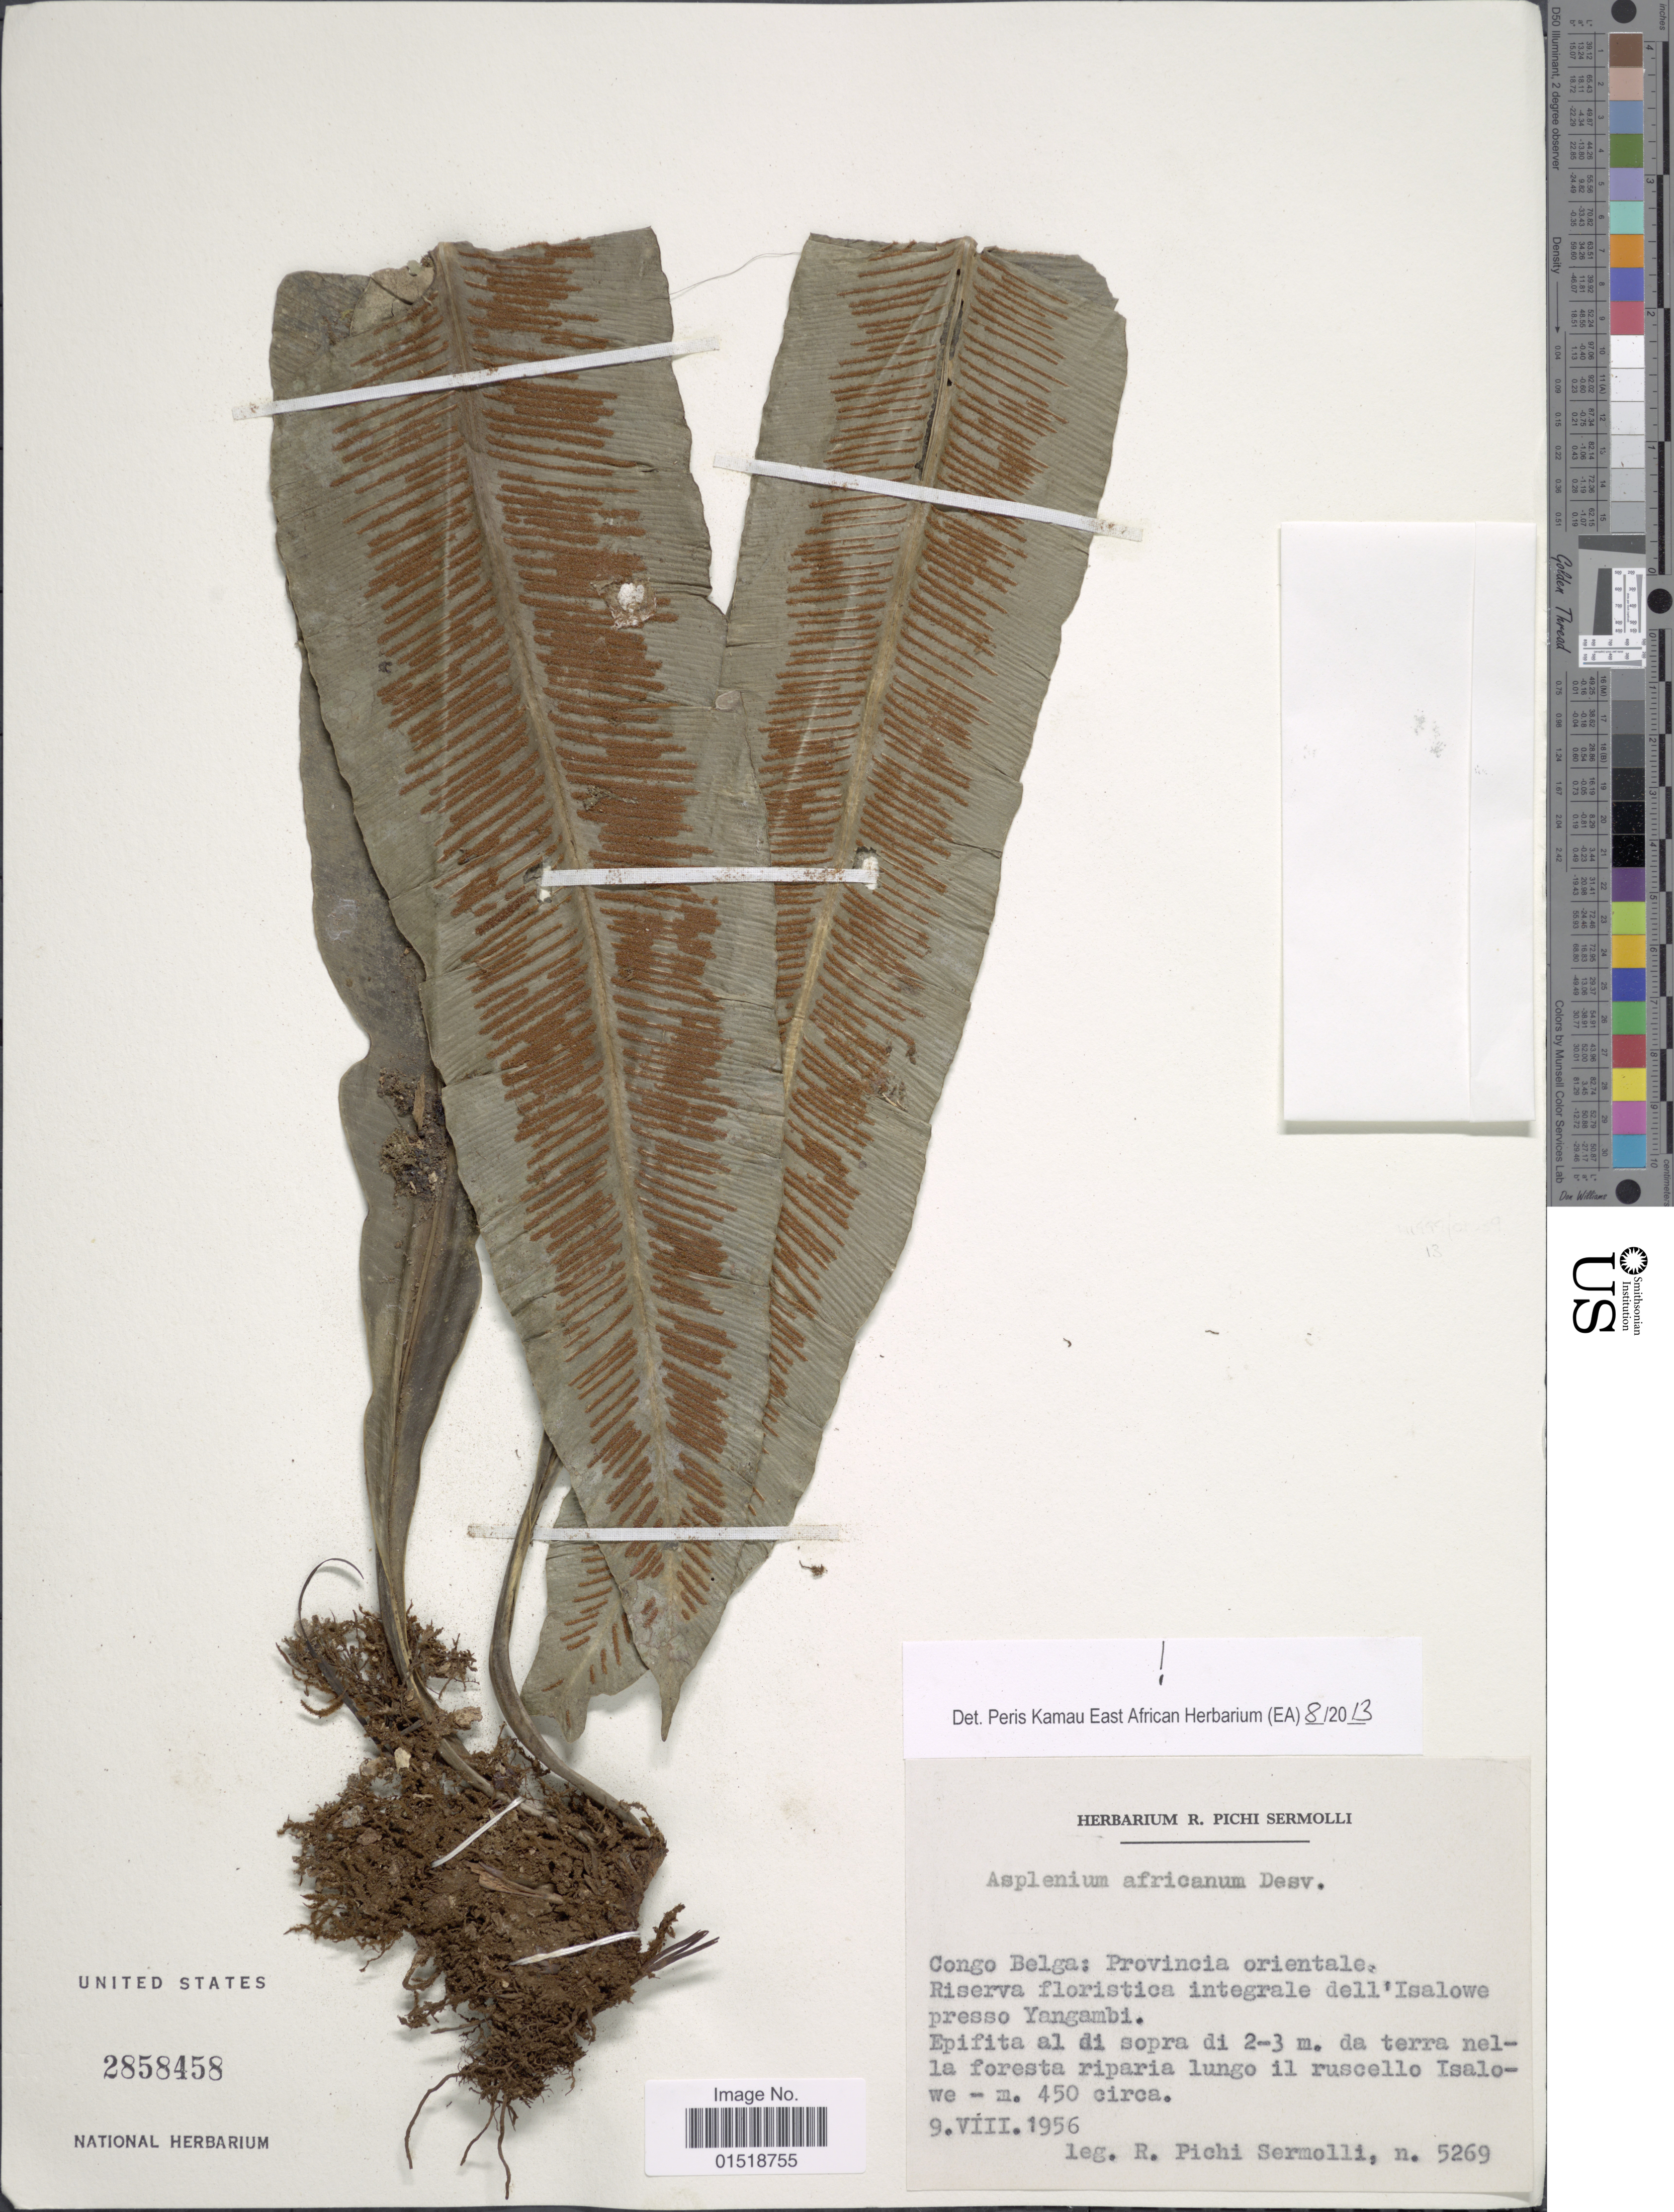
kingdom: Plantae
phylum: Tracheophyta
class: Polypodiopsida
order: Polypodiales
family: Aspleniaceae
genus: Asplenium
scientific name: Asplenium africanum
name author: Desv.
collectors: R. E. Pichi-Sermolli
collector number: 5269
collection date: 1956-08-09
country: Congo, Democratic Republic of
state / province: Tshopo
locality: Congo Belga: Provincia orientale. Riserva floristica integrale dell'Isalowe presso Yangambi.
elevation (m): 450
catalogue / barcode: US 2858458